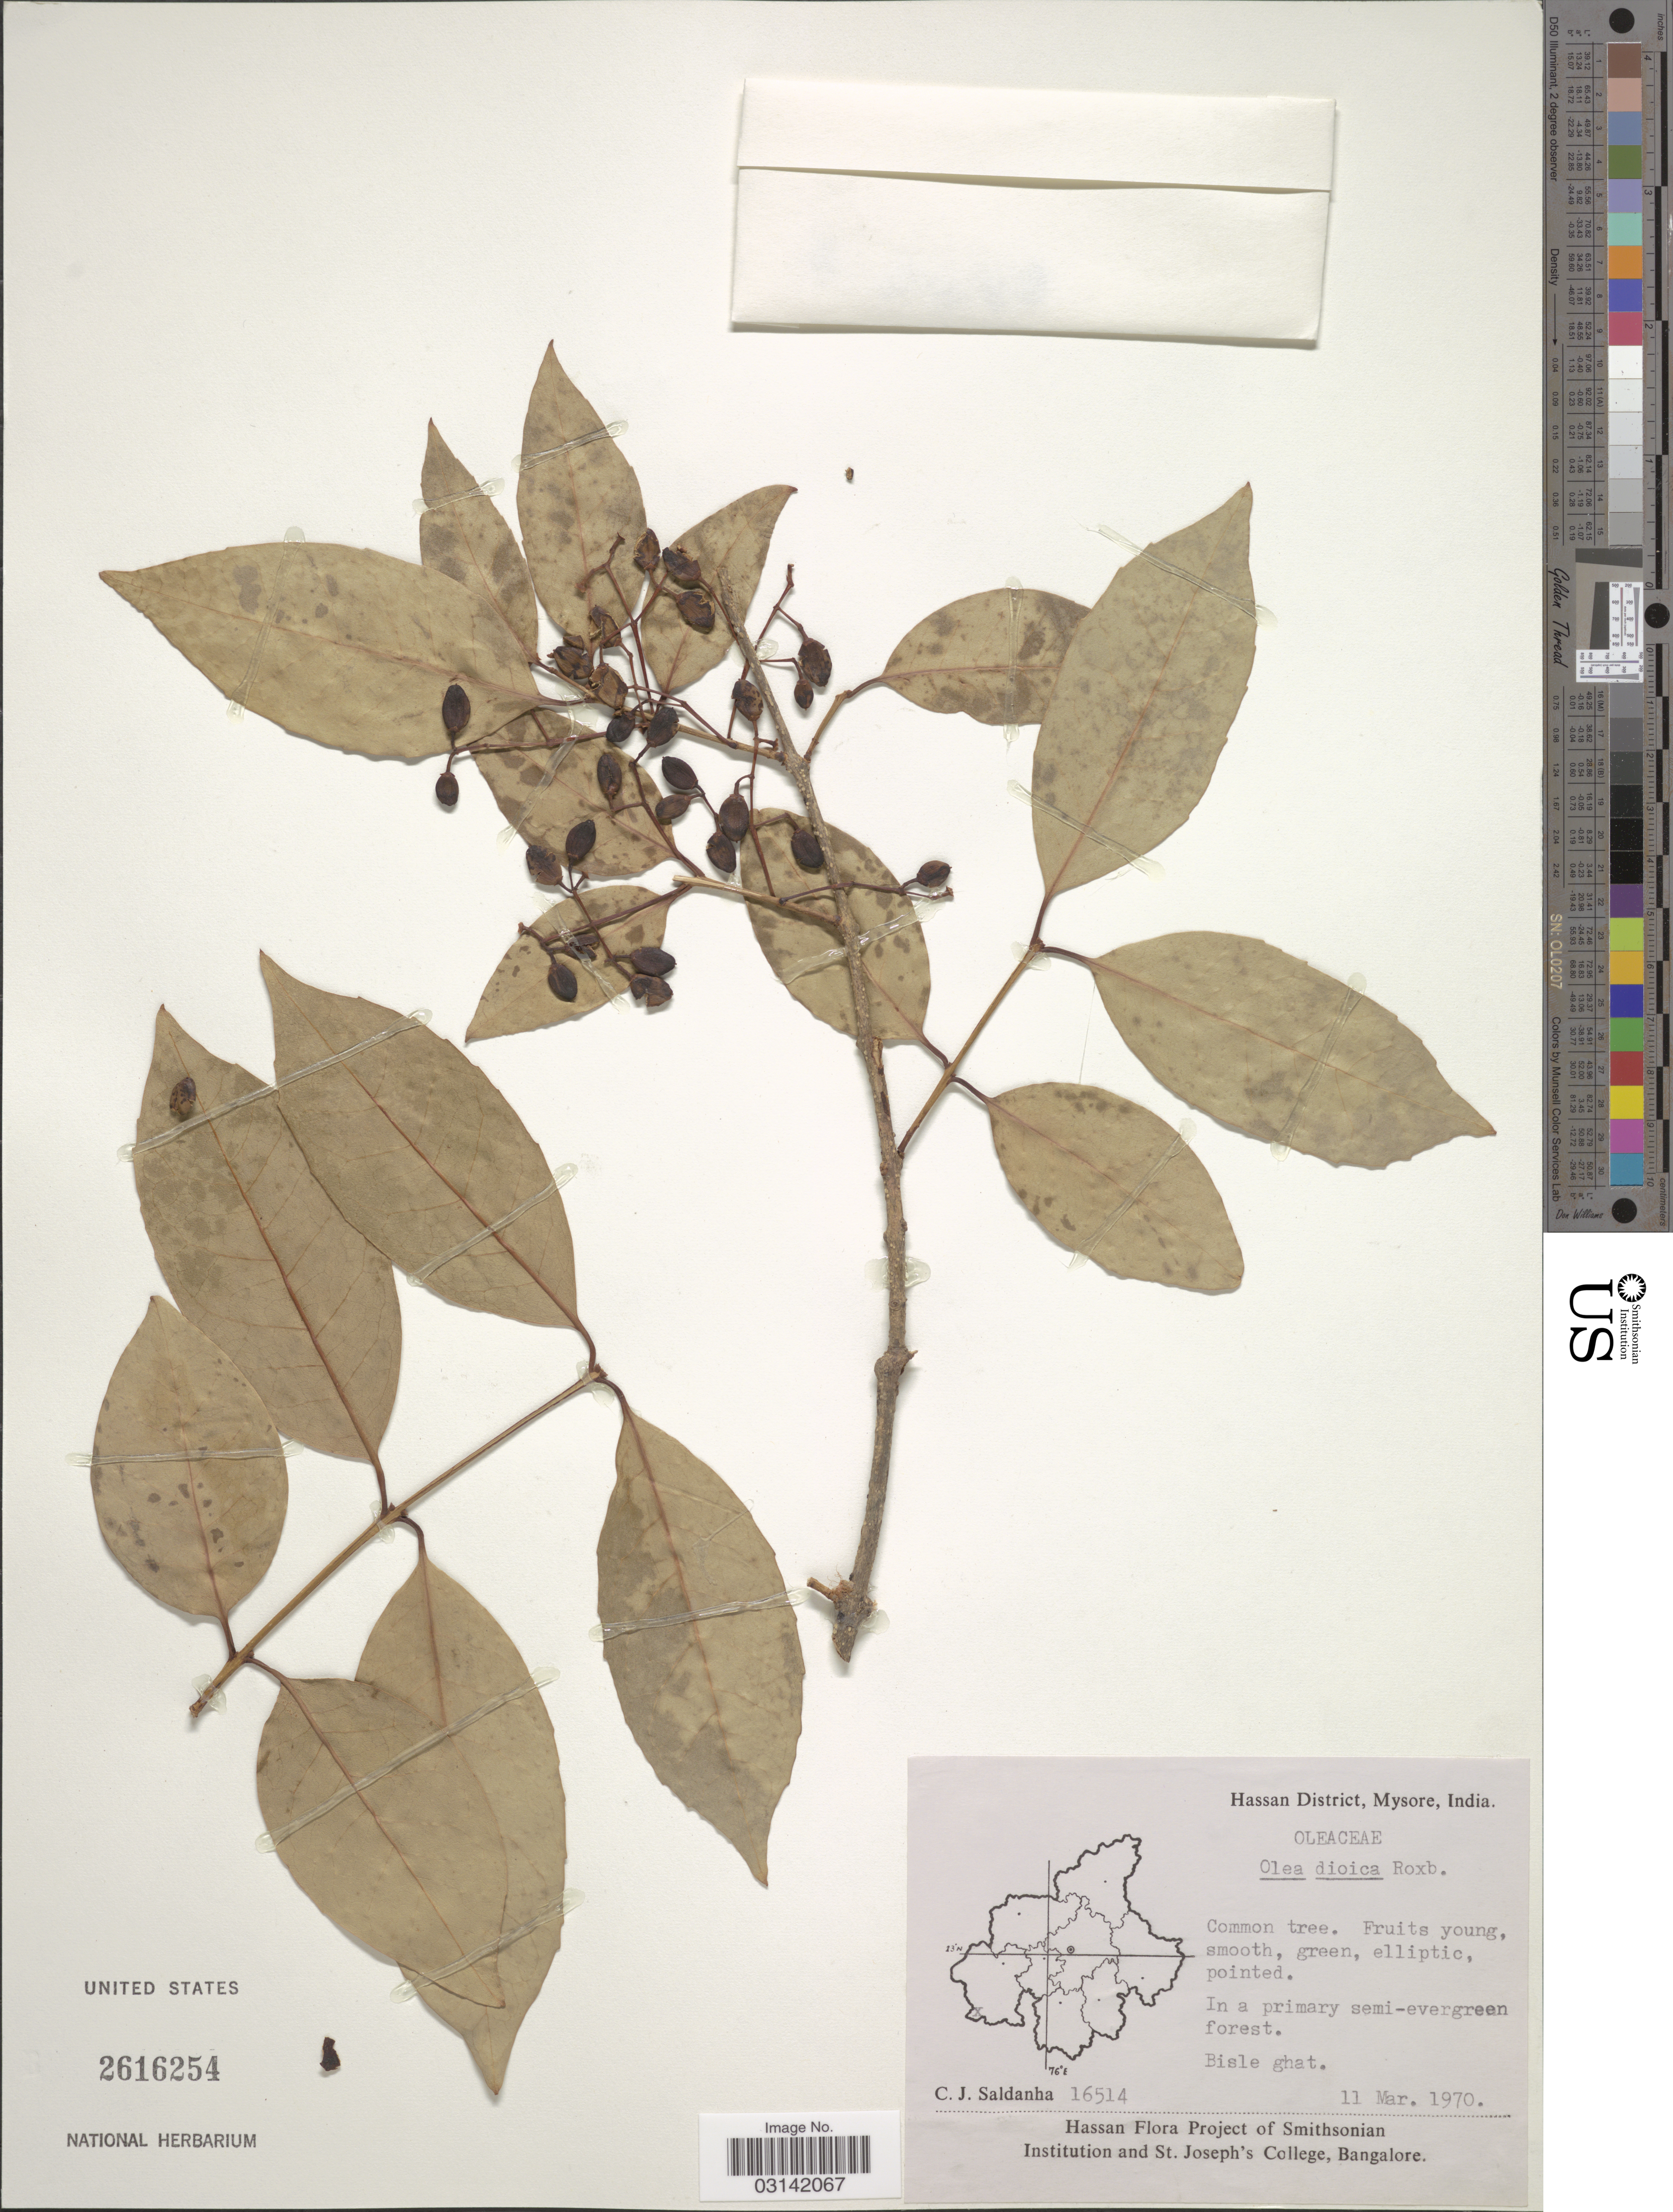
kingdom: Plantae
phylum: Tracheophyta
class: Magnoliopsida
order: Lamiales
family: Oleaceae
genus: Tetrapilus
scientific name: Tetrapilus dioicus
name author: (Roxb.) L.A.S. Johnson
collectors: C. J. Saldanha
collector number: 16514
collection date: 1970-03-11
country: India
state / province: Karnataka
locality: Hassan District, Mysore, Bisle ghat.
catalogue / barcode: US 2616254